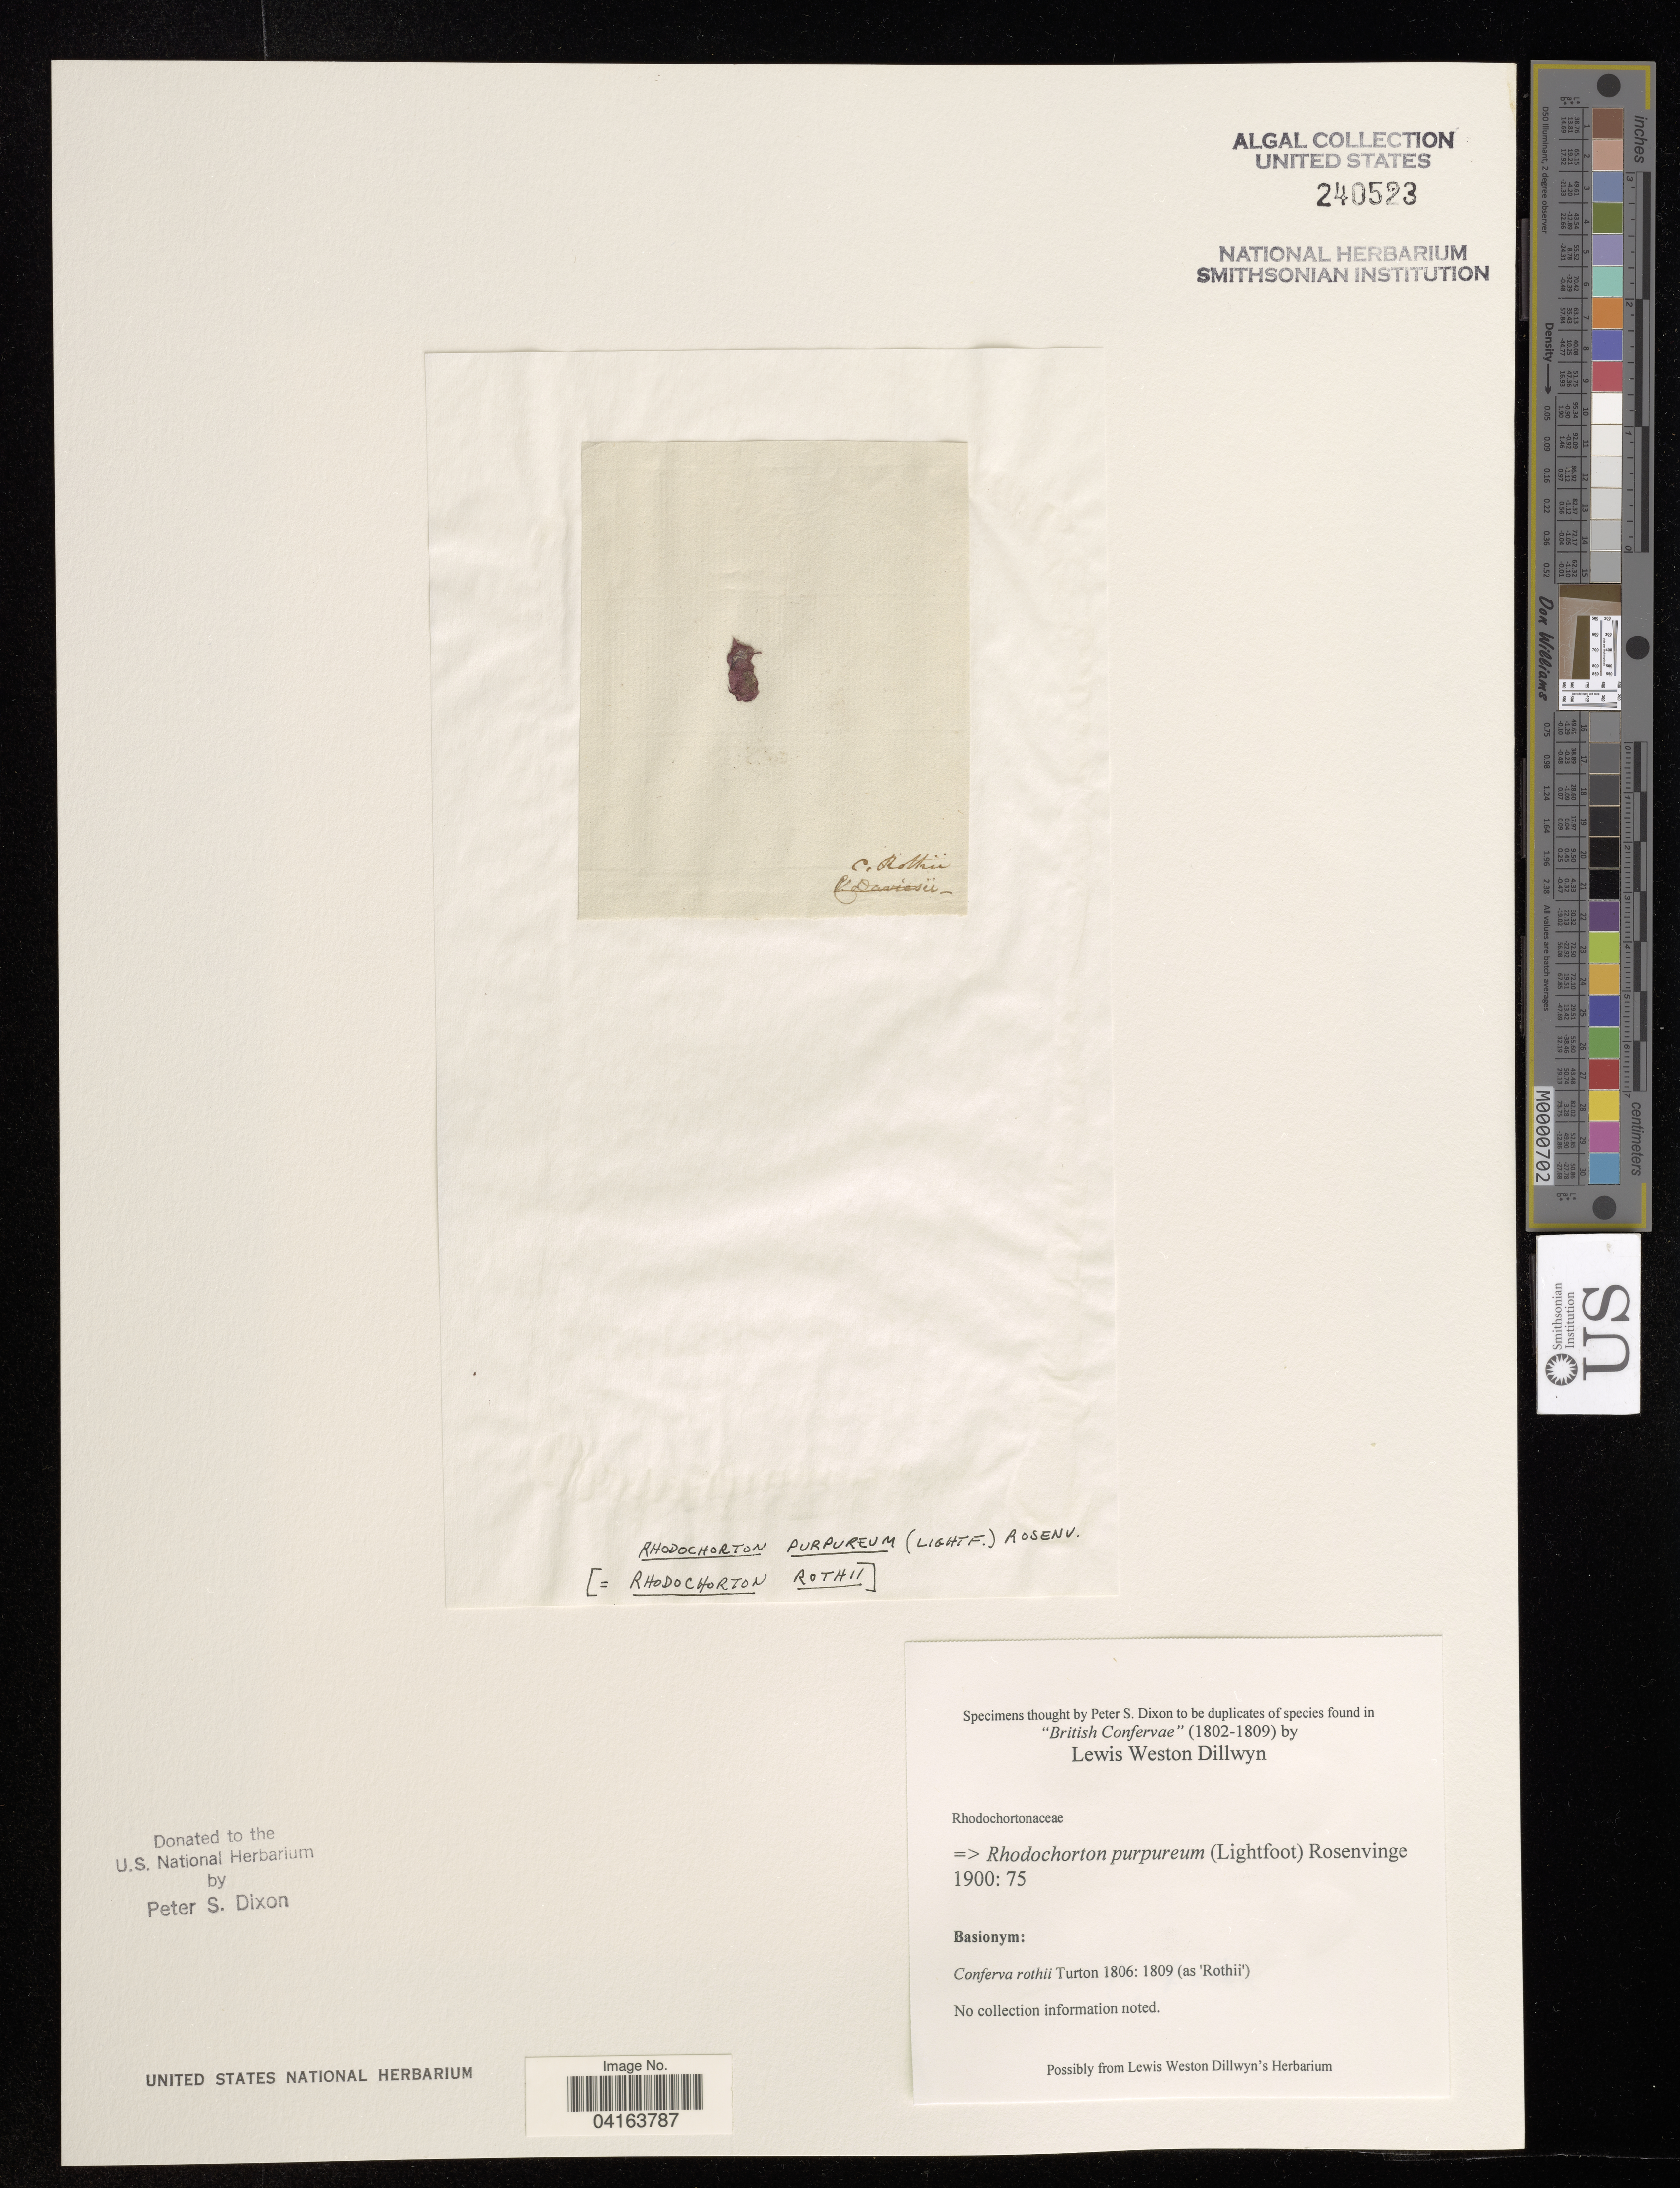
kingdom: Plantae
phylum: Rhodophyta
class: Florideophyceae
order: Acrochaetiales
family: Rhodochortonaceae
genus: Rhodochorton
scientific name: Rhodochorton purpureum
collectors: P. S. Dixon & L. W. Dillwyn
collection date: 1802/1809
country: United Kingdom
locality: British Confervae.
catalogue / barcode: US 240523